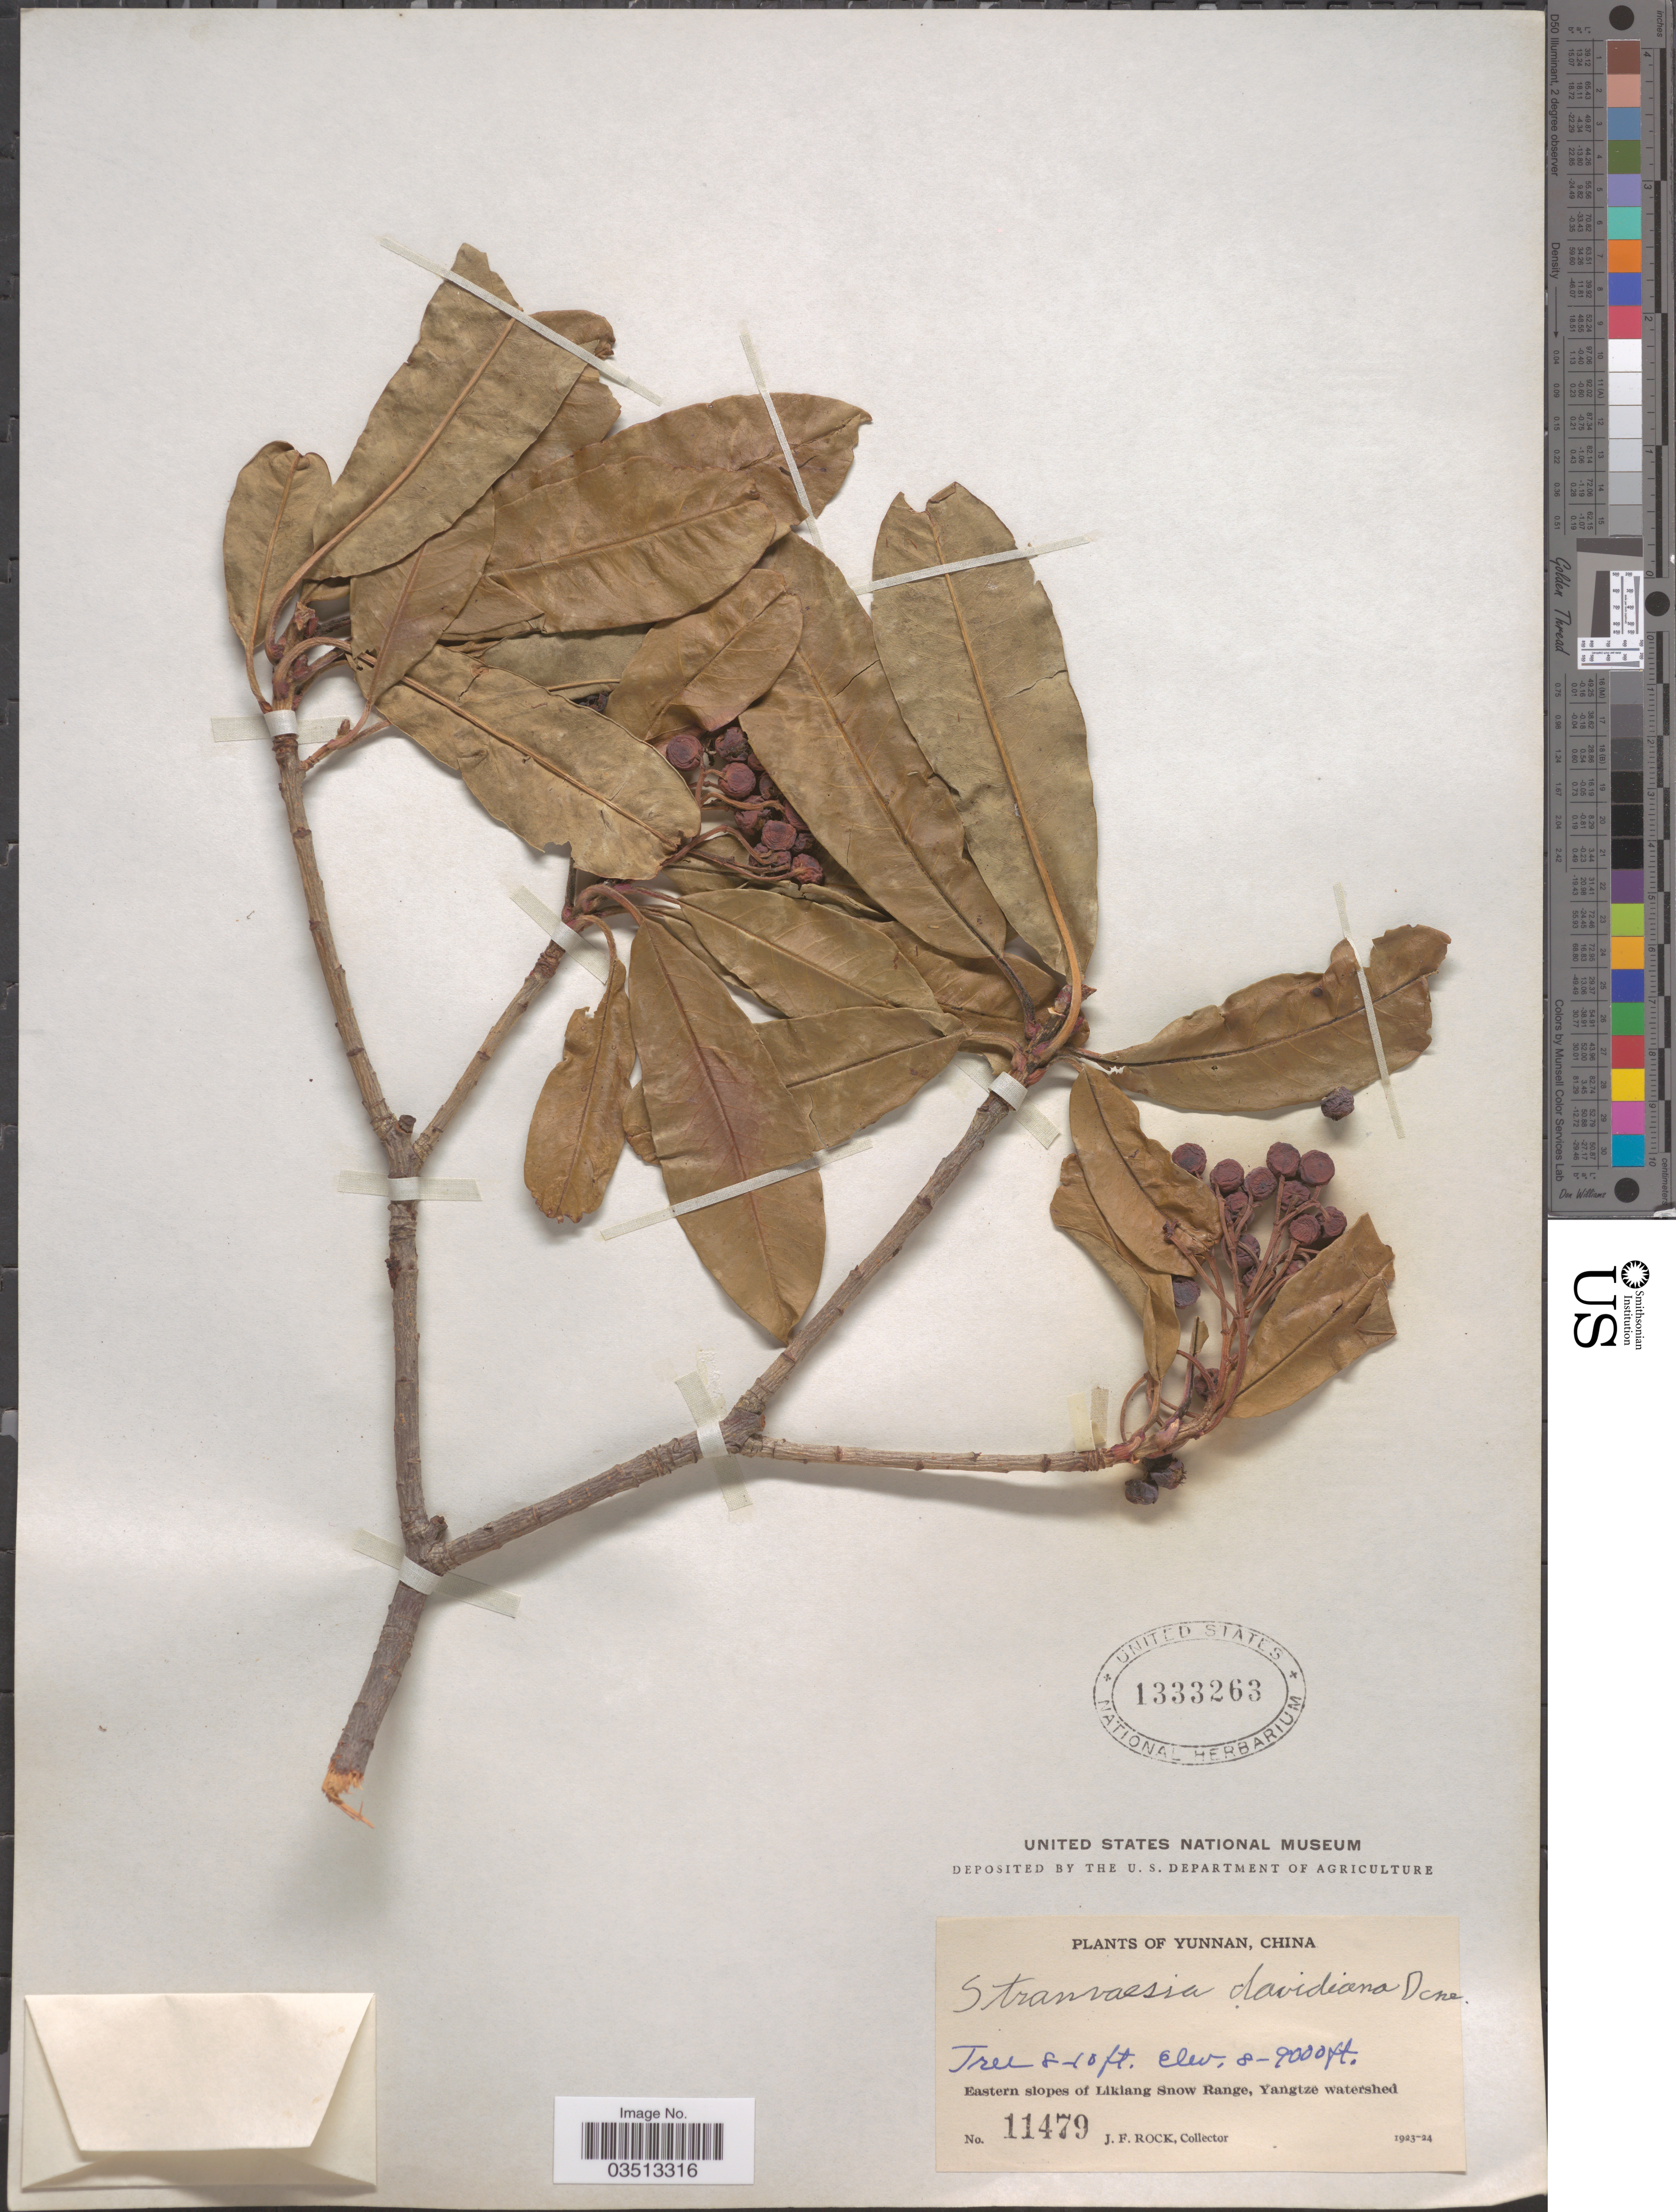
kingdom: Plantae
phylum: Tracheophyta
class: Magnoliopsida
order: Rosales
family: Rosaceae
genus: Stranvaesia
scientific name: Stranvaesia davidiana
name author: Decne.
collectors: J. Rock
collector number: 11479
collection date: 1923/1924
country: China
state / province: Yunnan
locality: Eastern slopes of Likiang Snow Range, Yangtze watershed.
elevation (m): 2438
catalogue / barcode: US 1333263